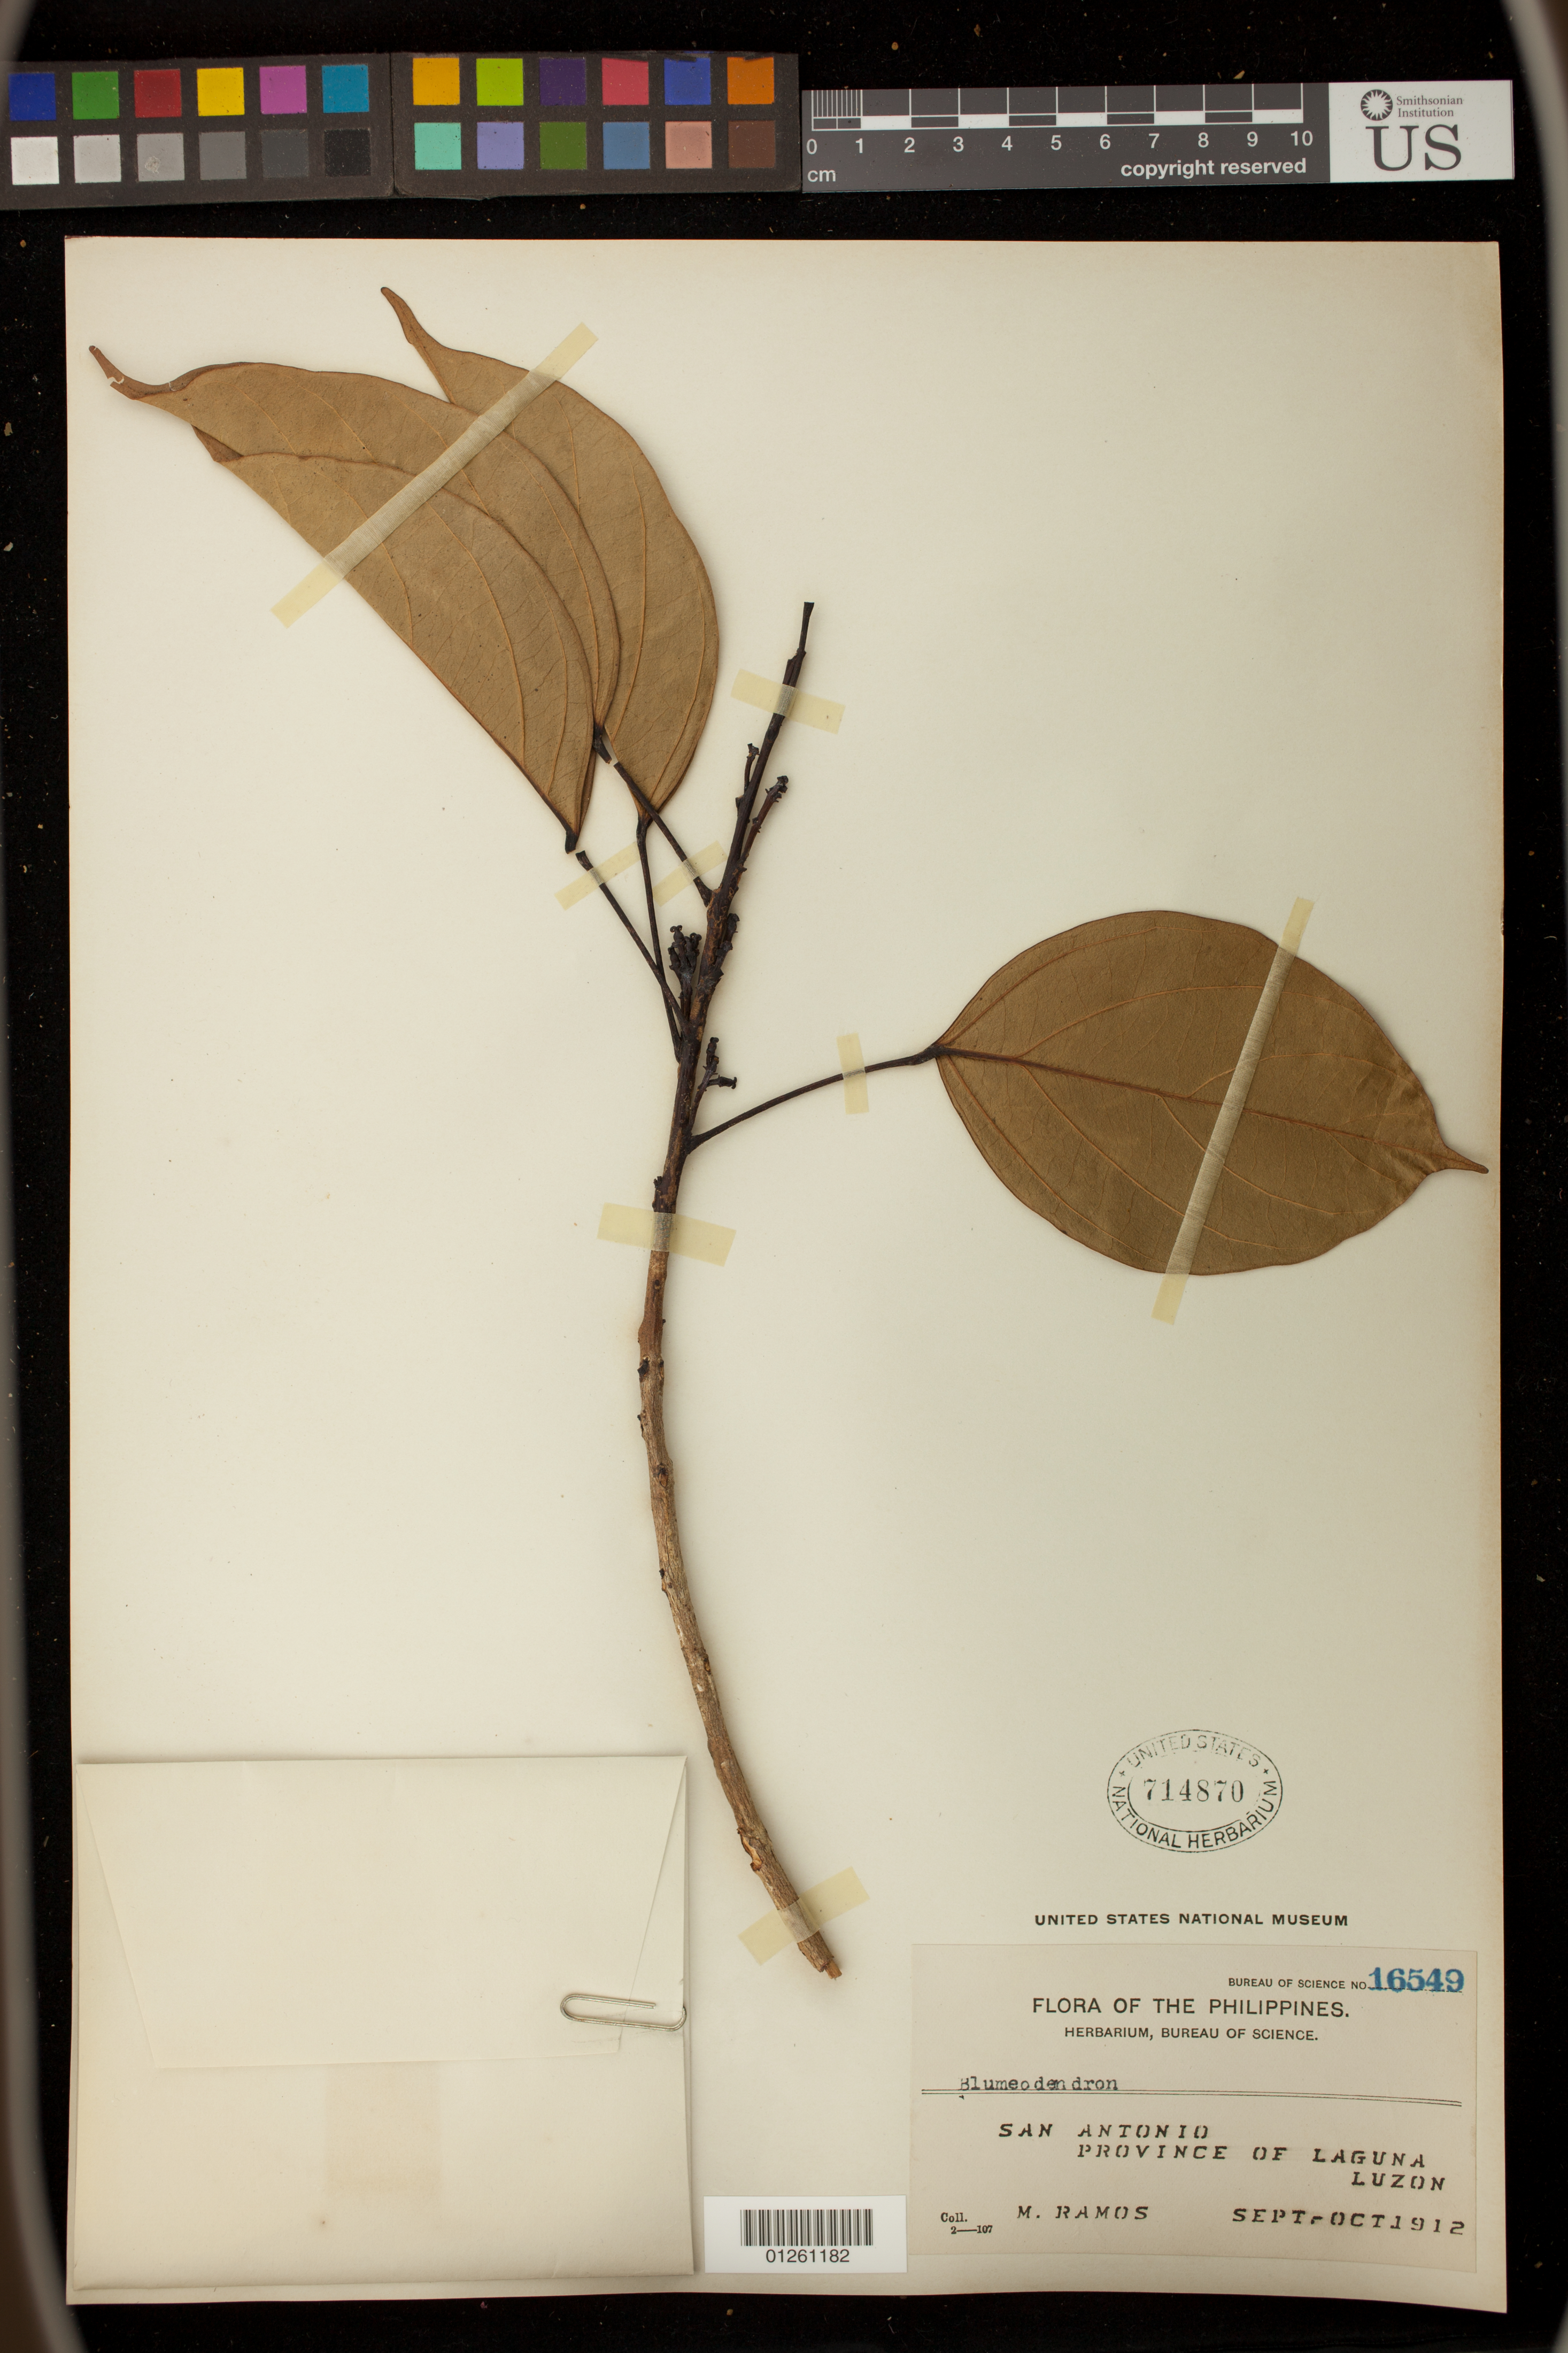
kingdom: Plantae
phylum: Tracheophyta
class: Magnoliopsida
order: Malpighiales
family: Euphorbiaceae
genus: Blumeodendron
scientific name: Blumeodendron sp.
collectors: M. Ramos & M. Ramos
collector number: Bur. Sci. 16549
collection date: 1912-09/1912-10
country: Philippines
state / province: Calabarzon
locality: San Antonio, Province of Laguna, Luzon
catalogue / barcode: US 714870